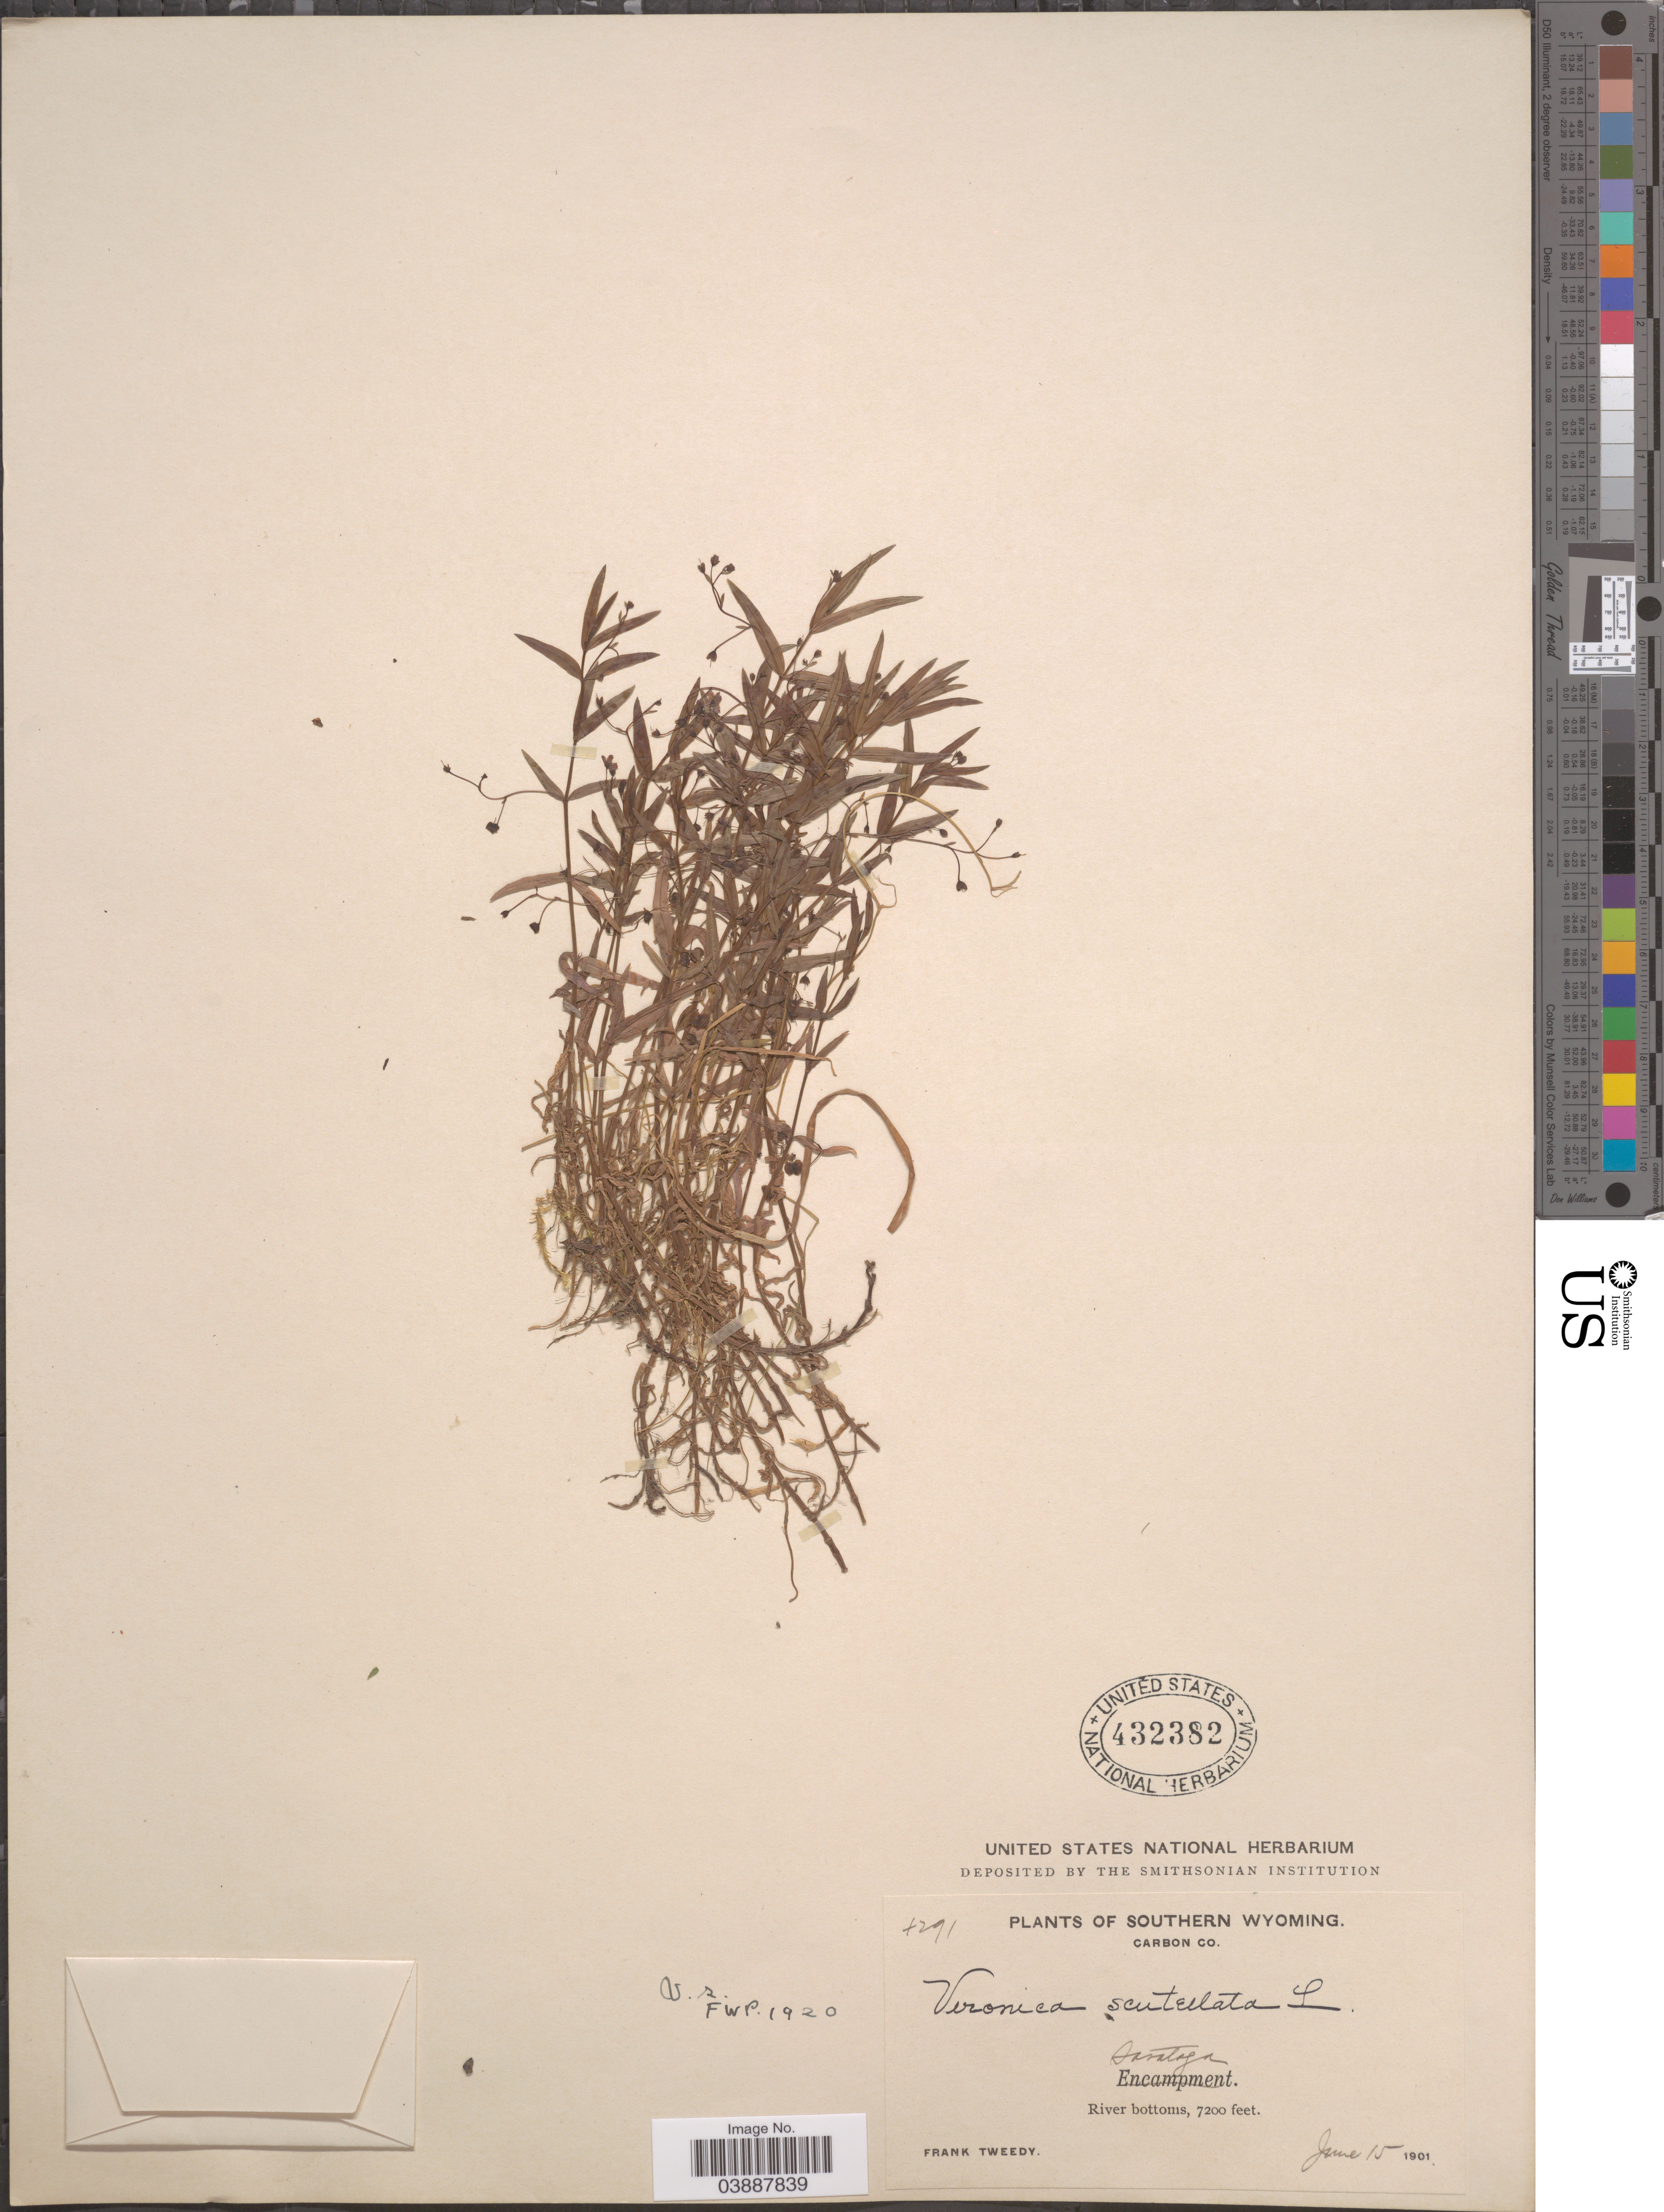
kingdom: Plantae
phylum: Tracheophyta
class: Magnoliopsida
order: Lamiales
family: Plantaginaceae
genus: Veronica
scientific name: Veronica scutellata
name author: L.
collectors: F. Tweedy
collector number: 4291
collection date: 1901-06-15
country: United States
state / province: Wyoming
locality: Carbon Co. Saratoga. River bottoms.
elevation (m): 2195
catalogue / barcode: US 432382